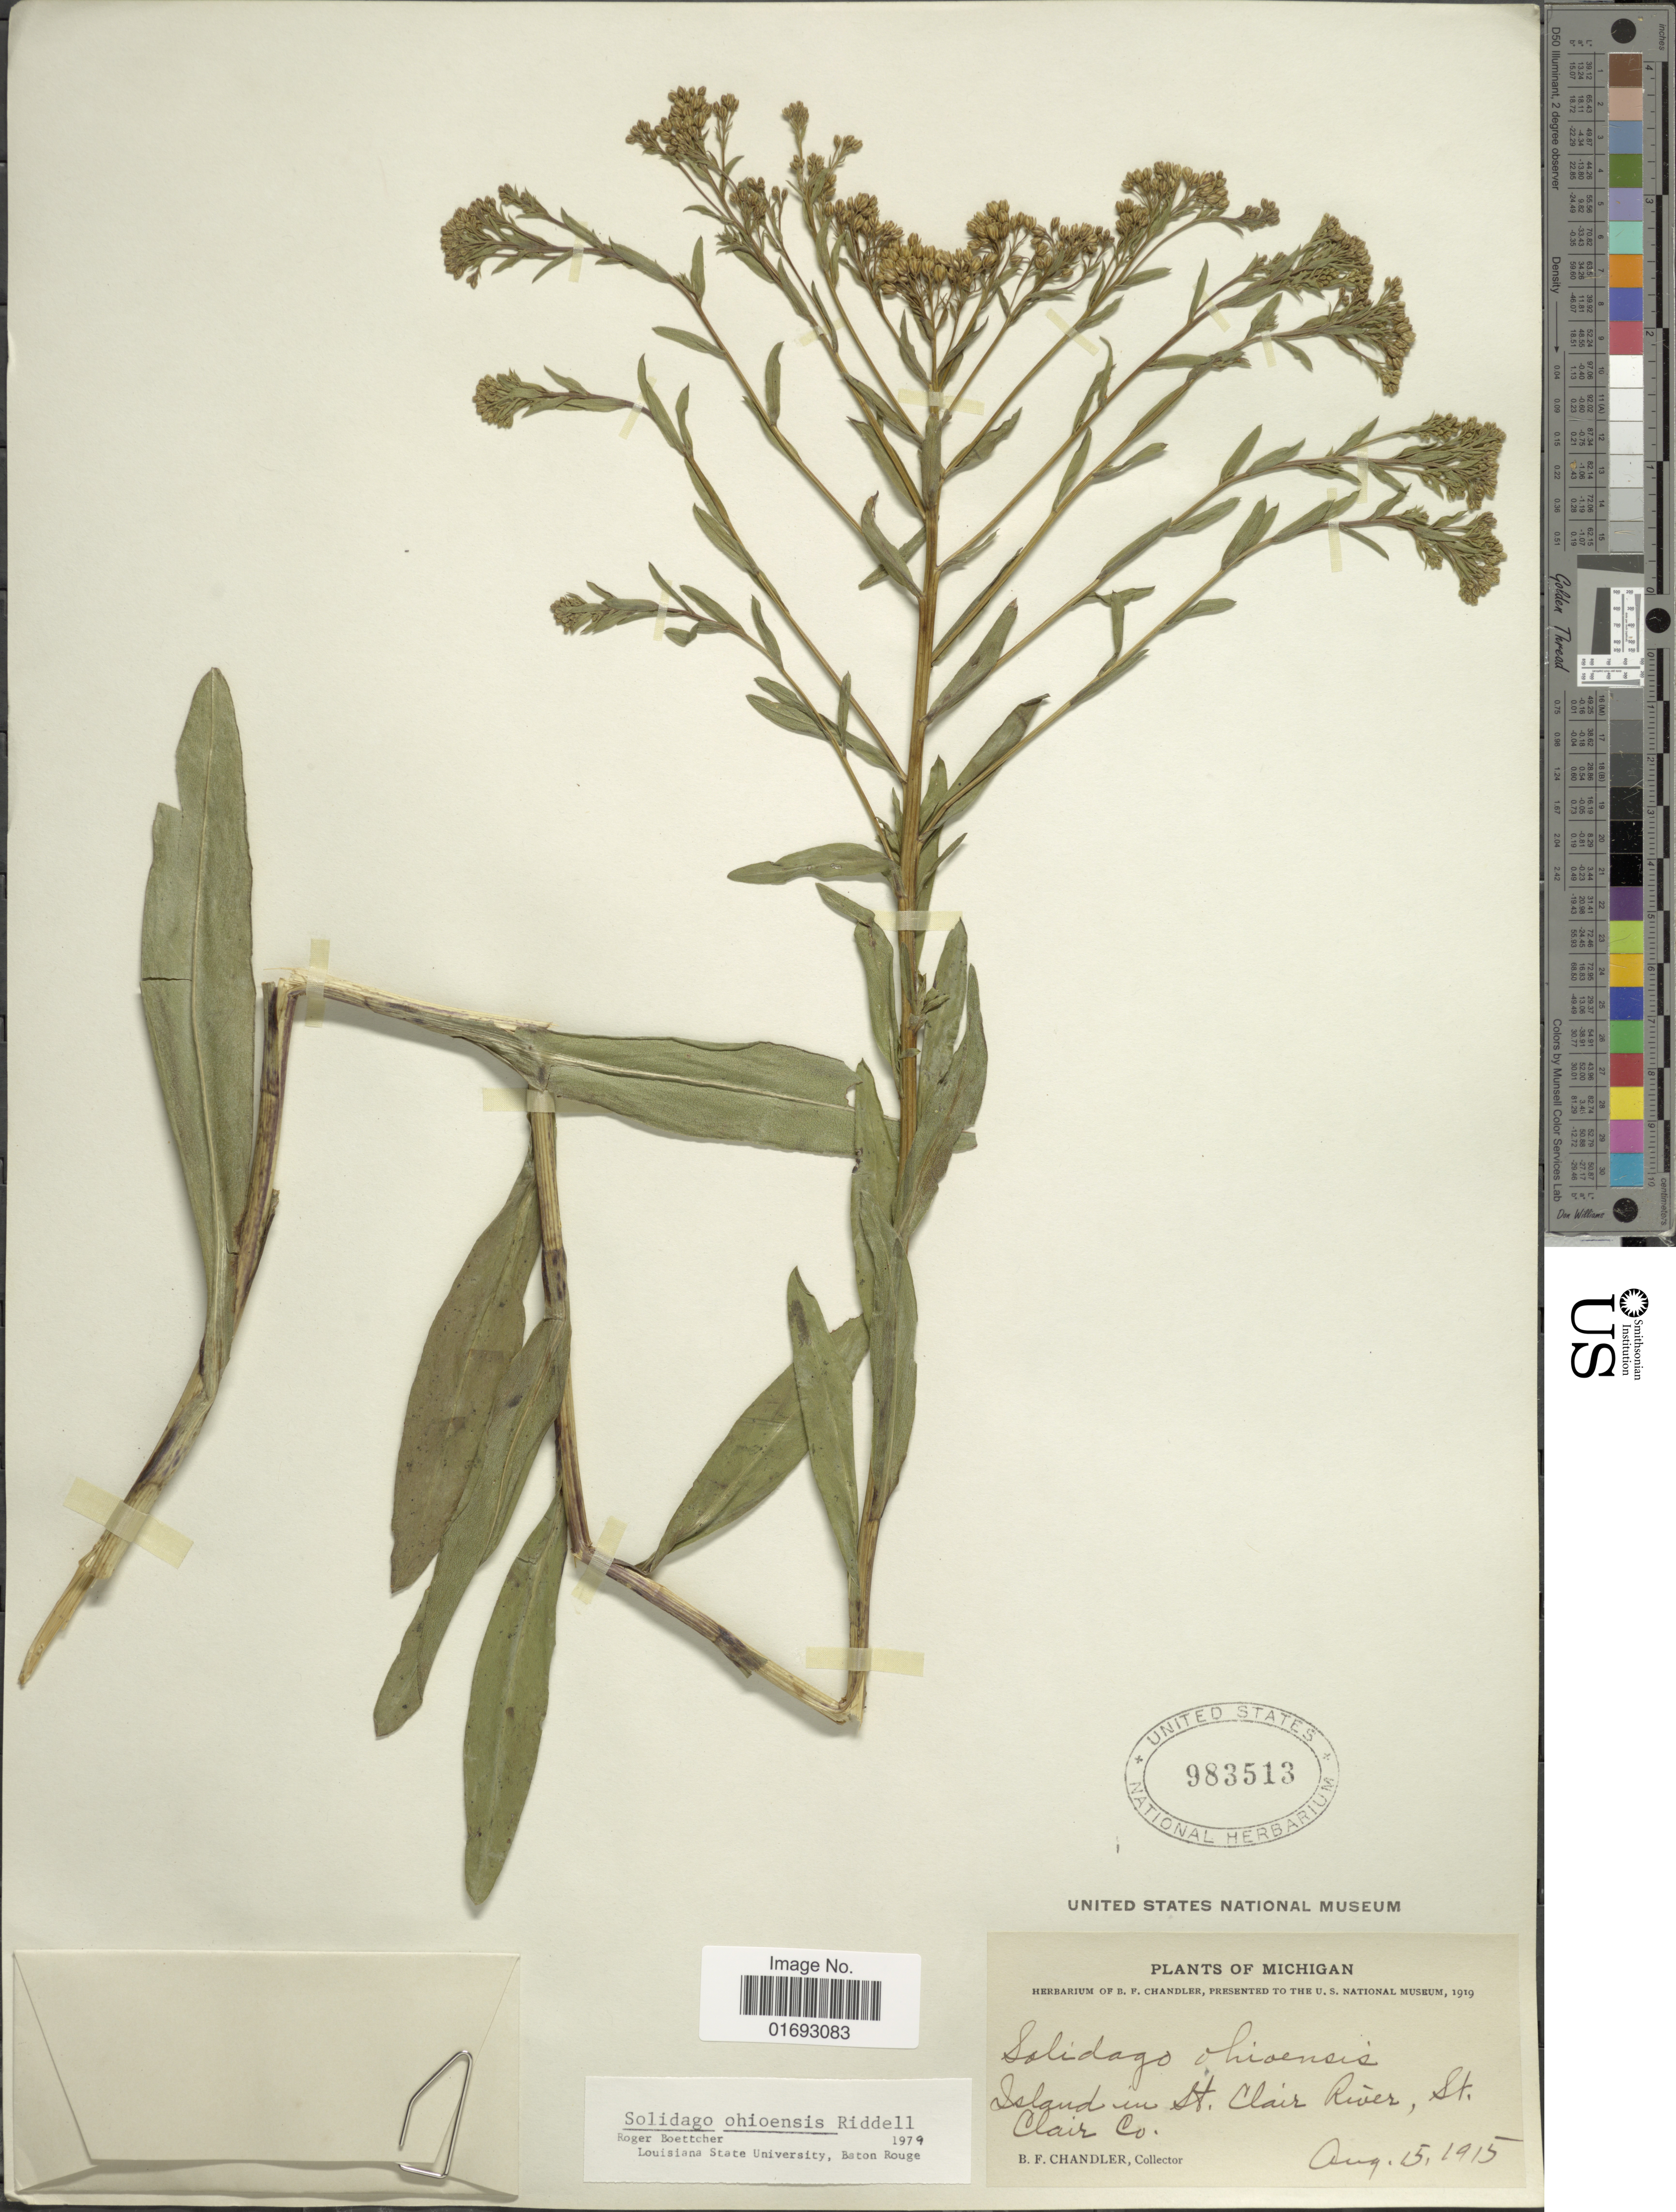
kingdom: Plantae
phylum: Tracheophyta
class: Magnoliopsida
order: Asterales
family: Asteraceae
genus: Oligoneuron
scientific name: Oligoneuron ohioense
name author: (Riddell) G.N. Jones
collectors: B. F. Chandler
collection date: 1915-08-15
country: United States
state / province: Michigan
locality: Island in St. Clair River, St. Clair Co.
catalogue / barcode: US 983513